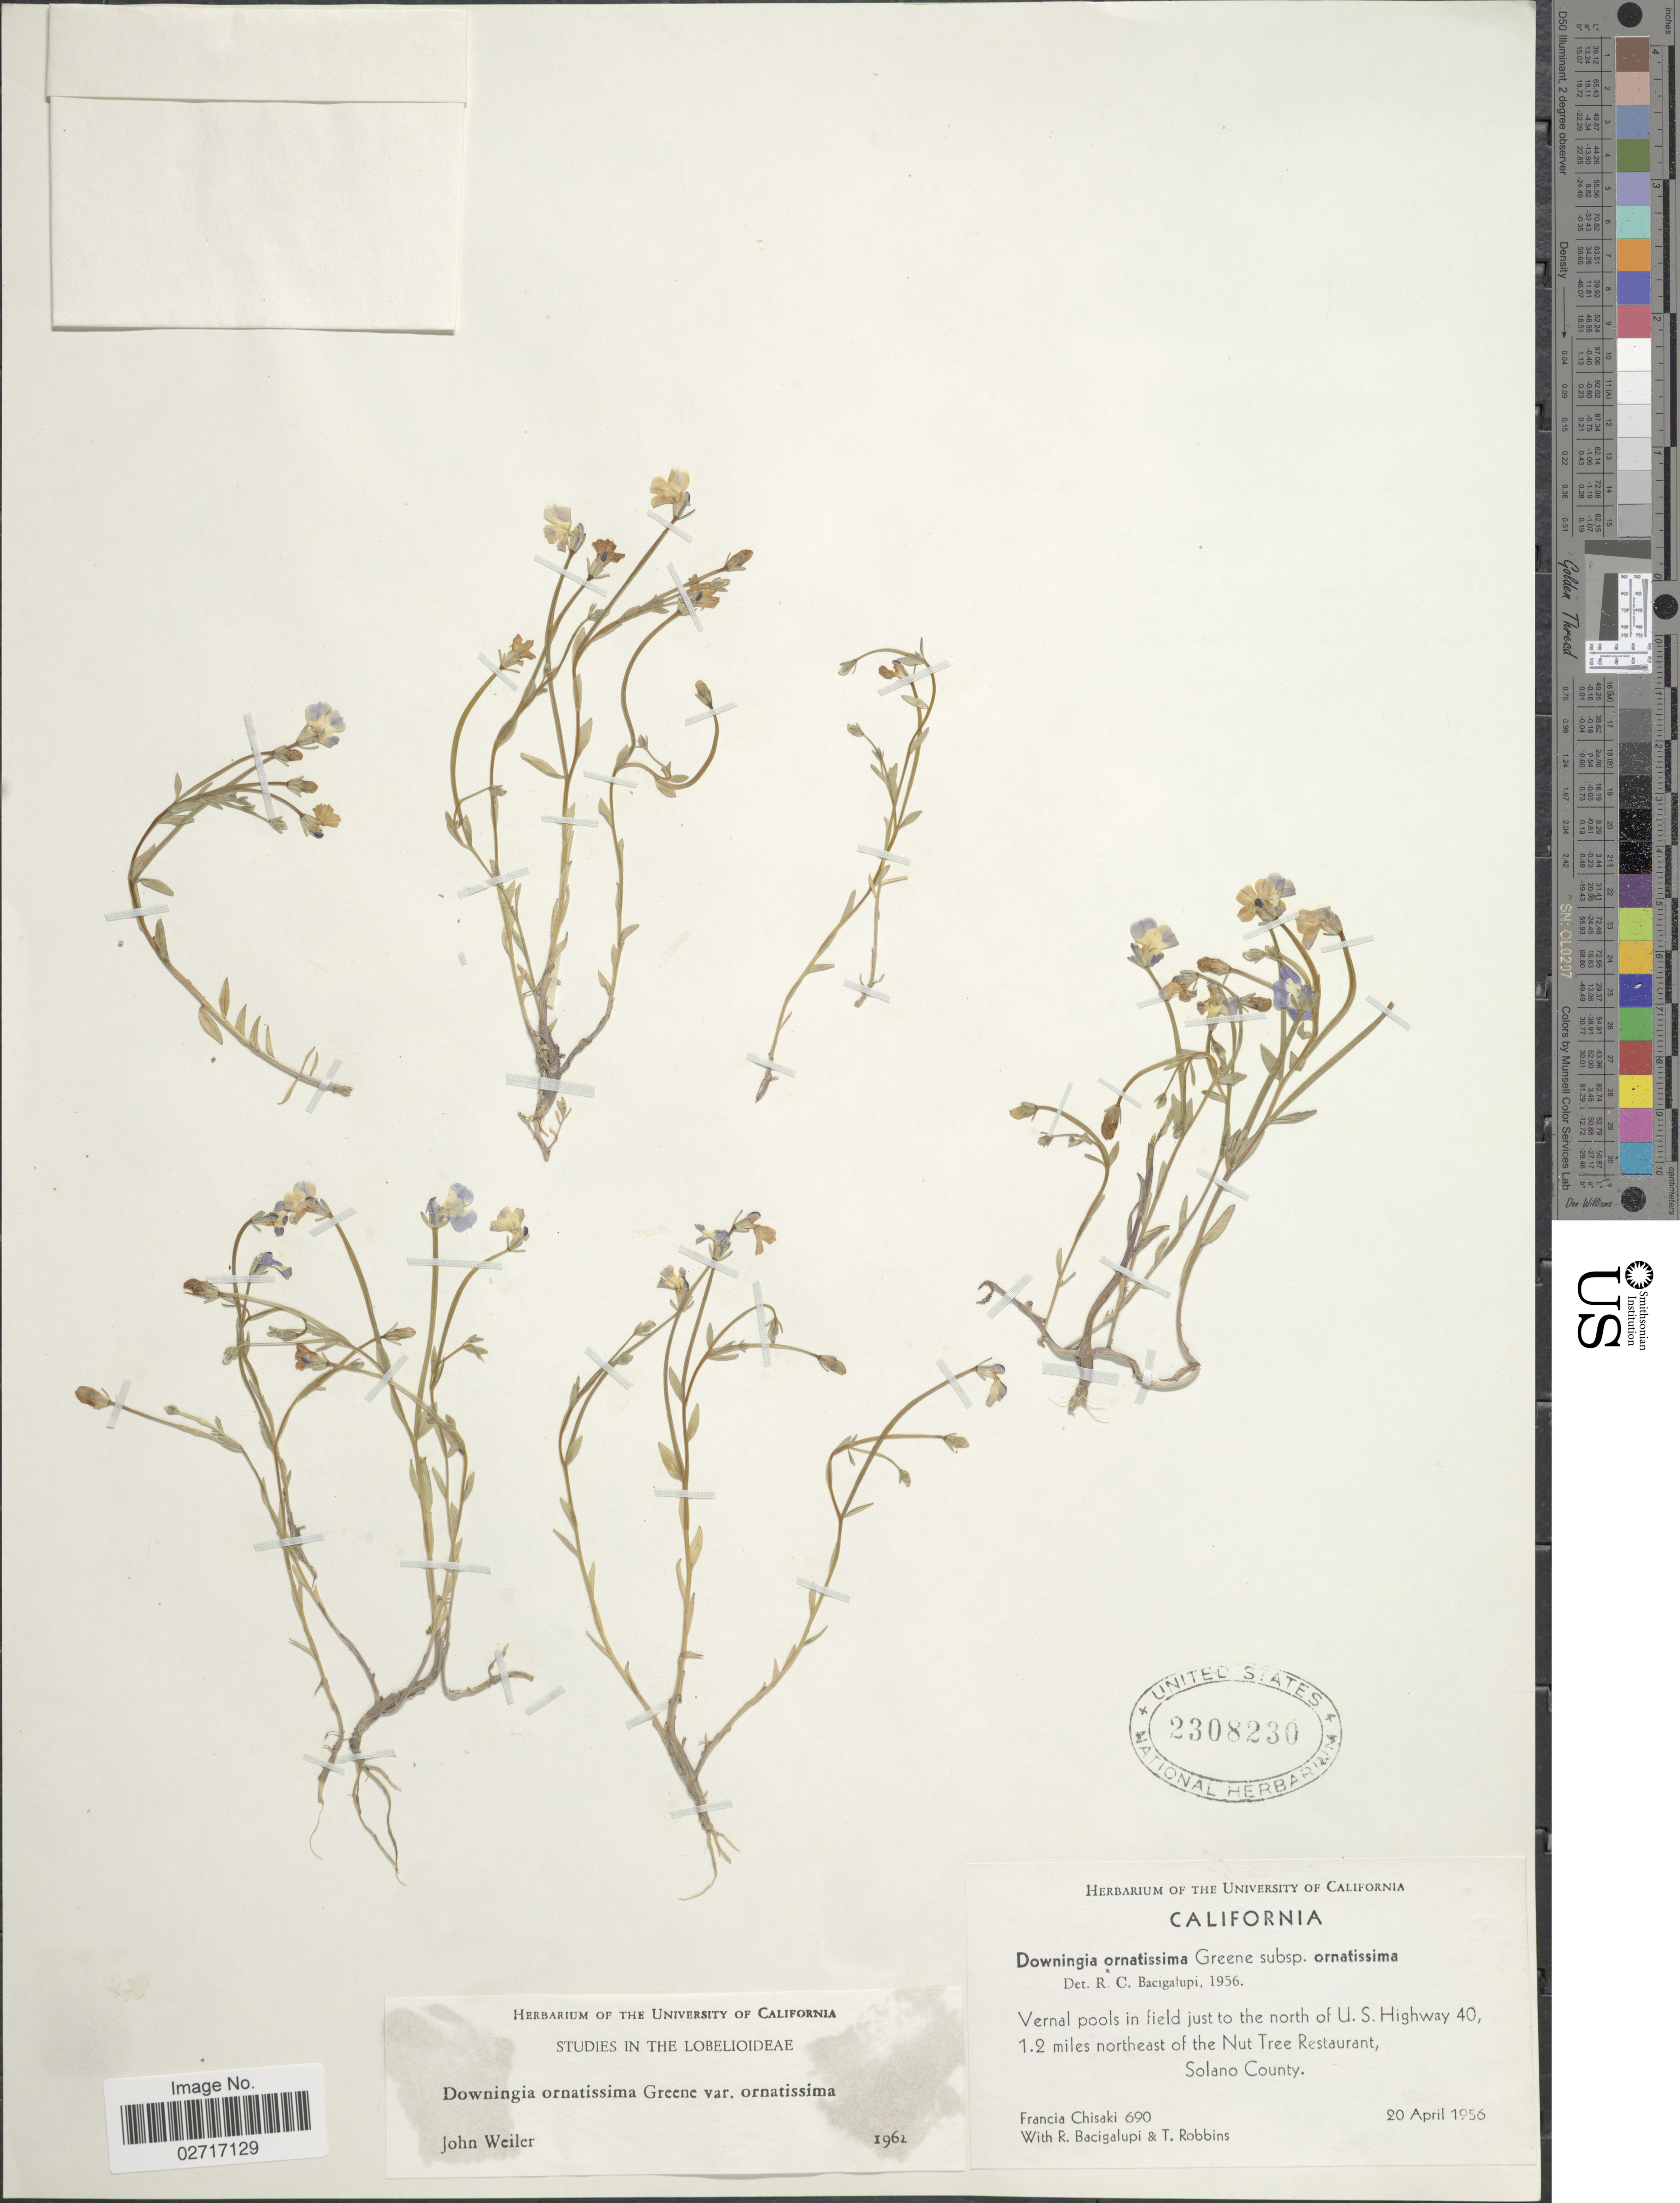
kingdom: Plantae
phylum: Tracheophyta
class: Magnoliopsida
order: Asterales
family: Campanulaceae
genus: Downingia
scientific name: Downingia ornatissima var. ornatissima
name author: Greene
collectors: F. Chisaki, R. Bacigalupi & T. Robbins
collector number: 690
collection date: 1956-04-20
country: United States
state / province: California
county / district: Solano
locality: Vernal pools in field just to the north of U.S. Highway 40, 1.2 miles northeast of the Nut Tree Restaurant, Solano County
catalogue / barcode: US 2308230